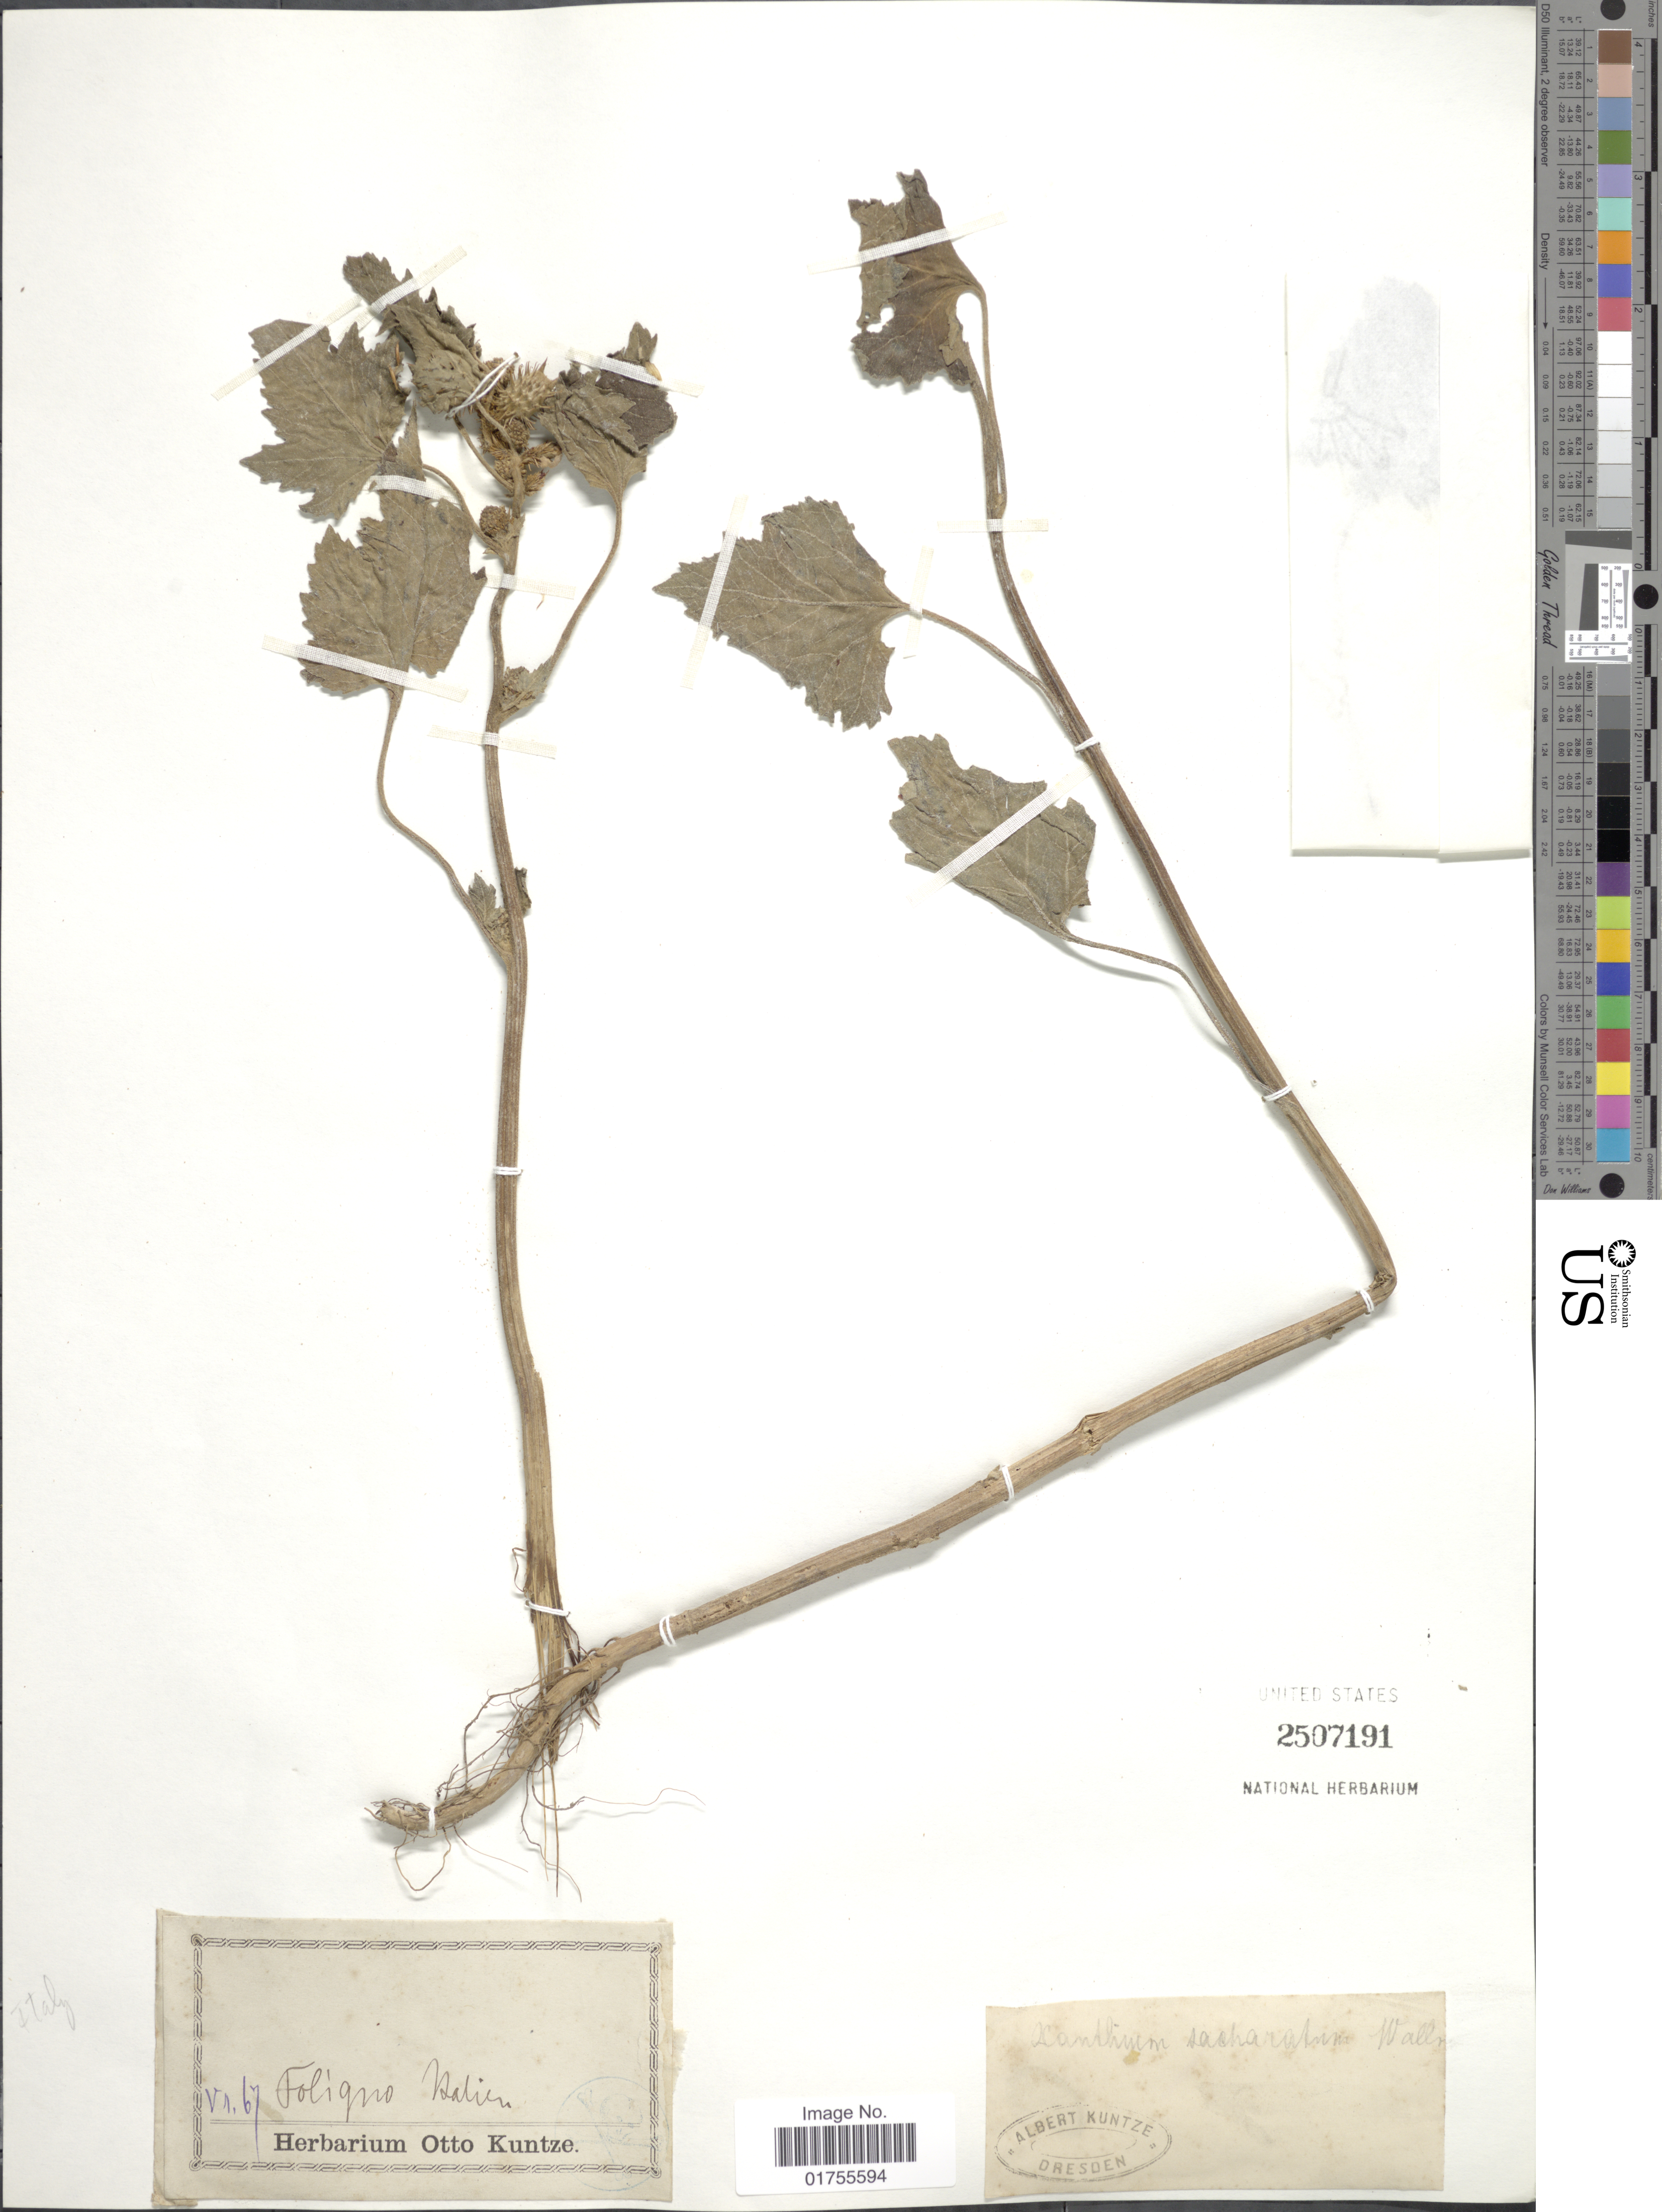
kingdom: Plantae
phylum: Tracheophyta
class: Magnoliopsida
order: Asterales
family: Asteraceae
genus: Xanthium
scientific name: Xanthium saccharatum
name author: Wallr.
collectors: A. Kuntze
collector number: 67?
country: Italy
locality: Foligno Nalien [interpreted]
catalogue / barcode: US 2507191